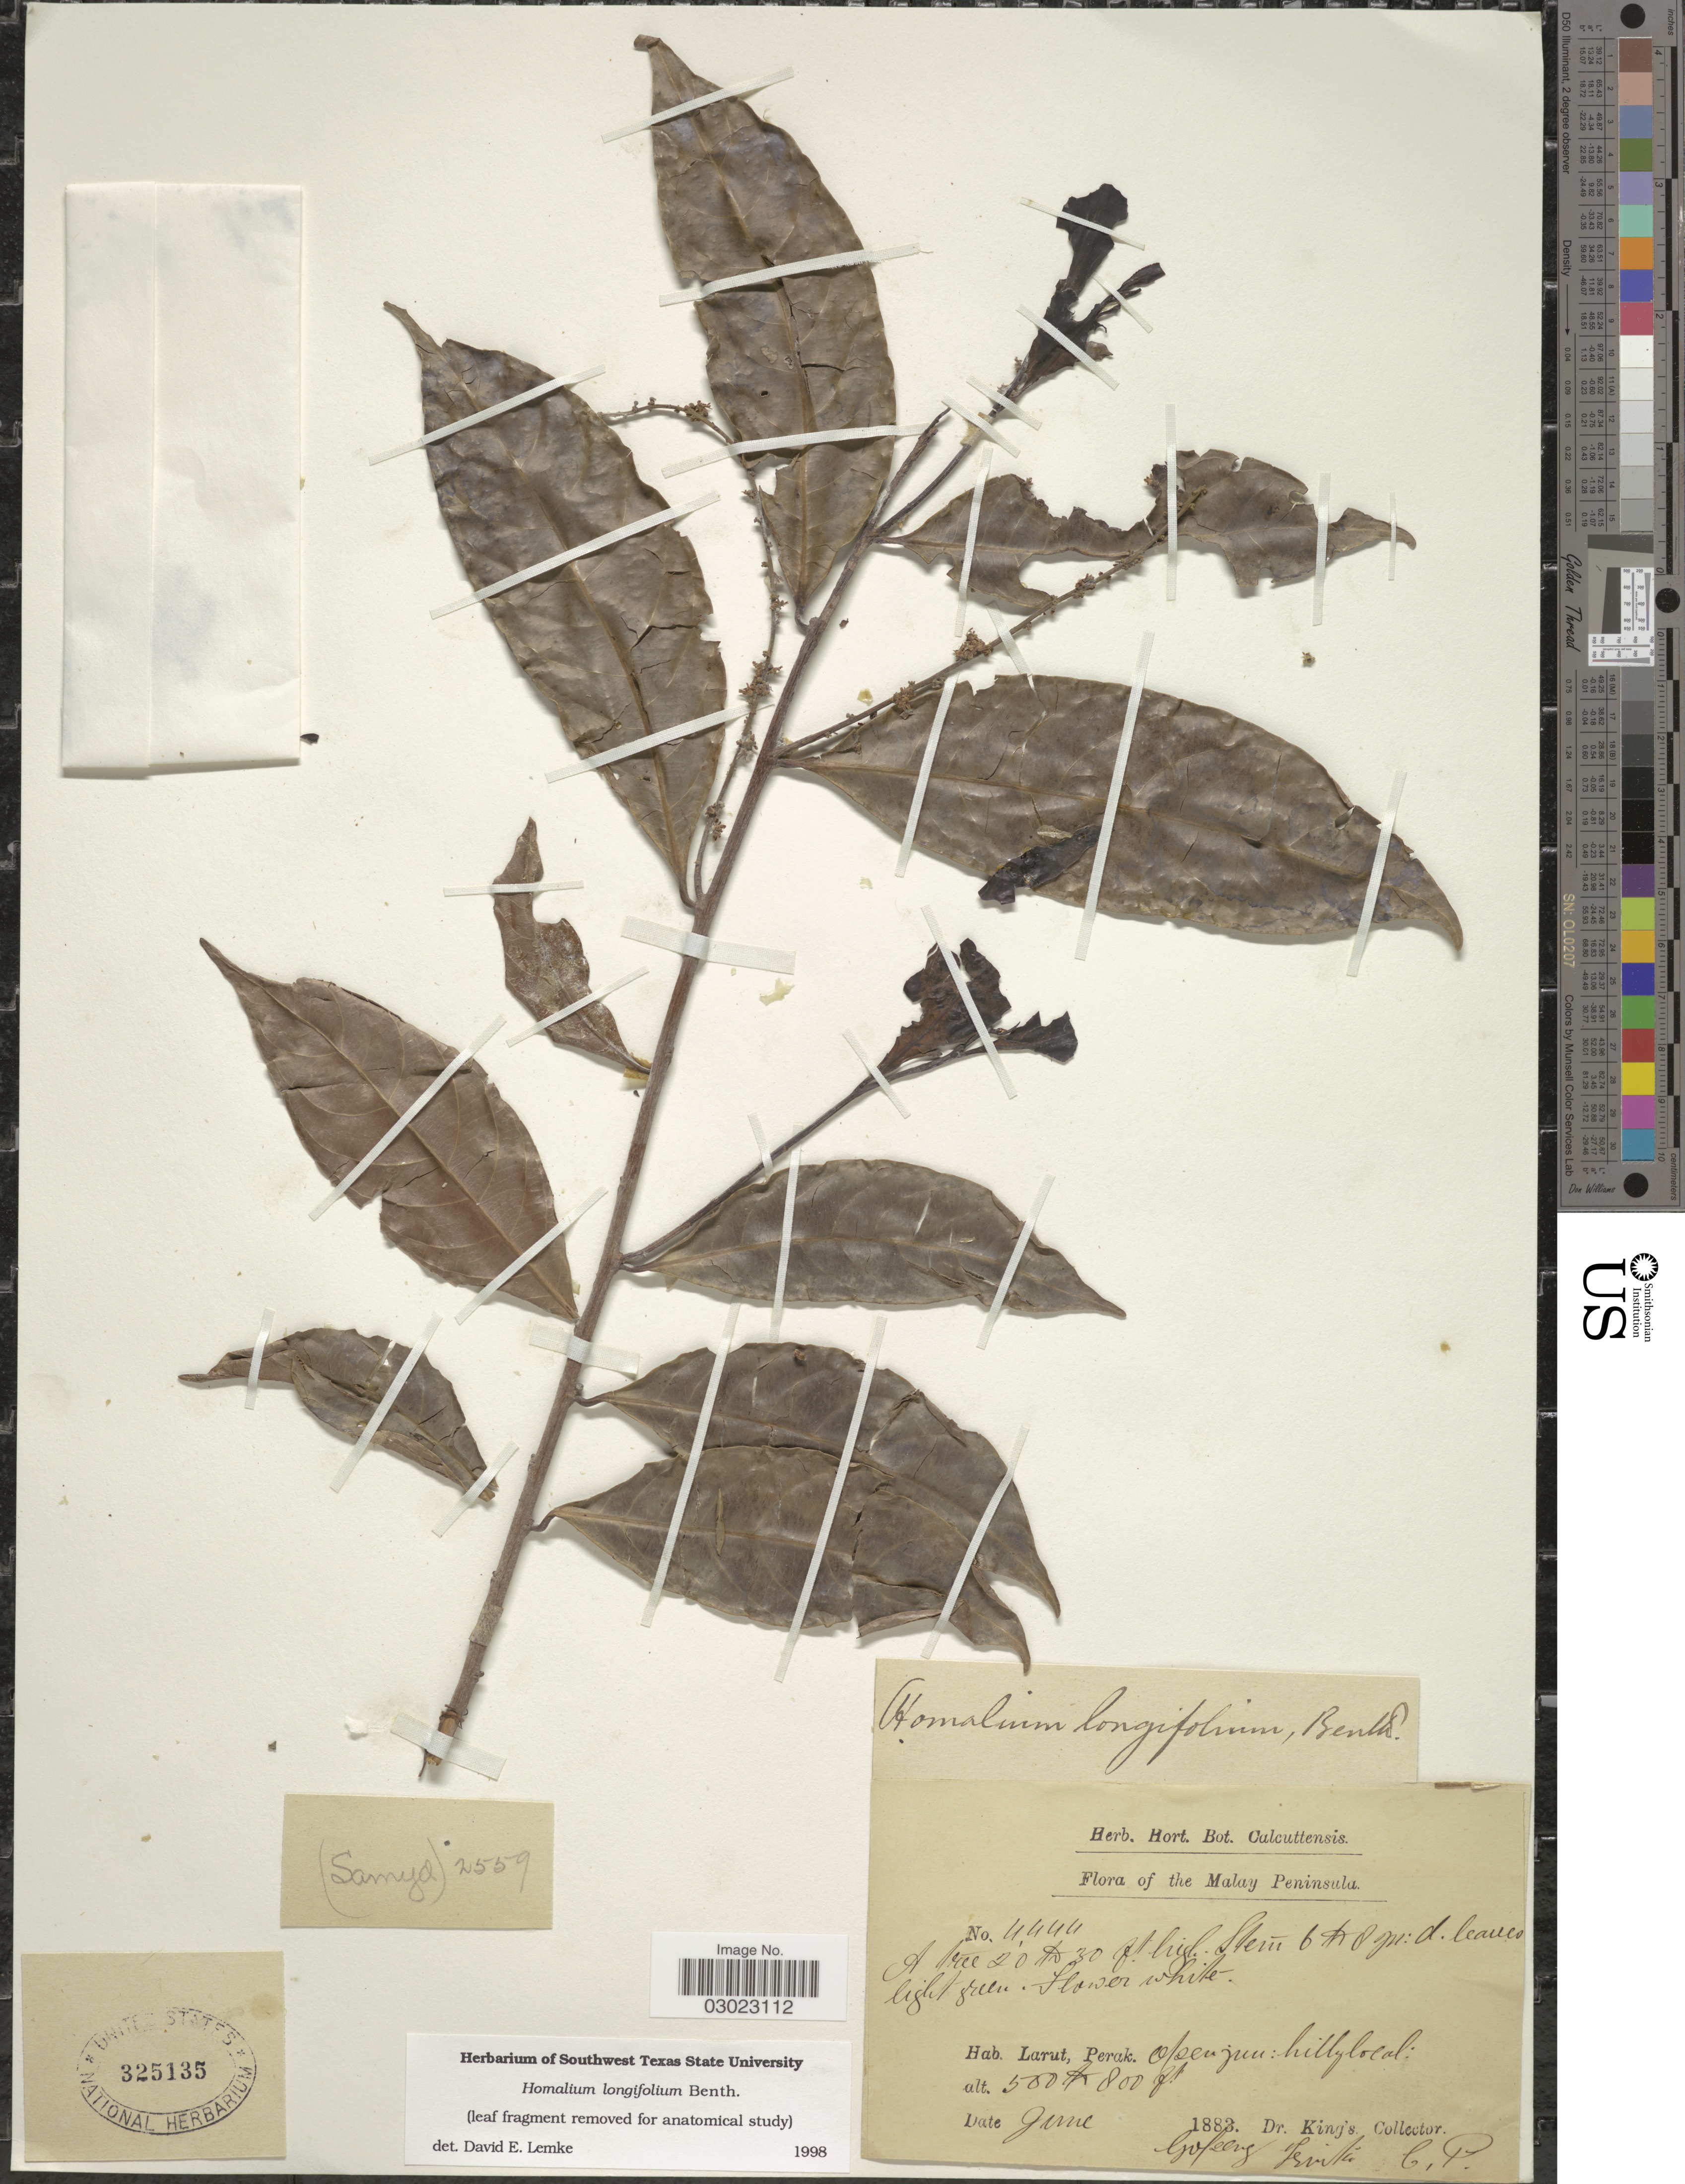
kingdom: Plantae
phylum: Tracheophyta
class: Magnoliopsida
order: Malpighiales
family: Salicaceae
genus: Homalium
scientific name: Homalium longifolium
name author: Benth.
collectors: Dr. King's collector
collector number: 4444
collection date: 1883-06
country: Malaysia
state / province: Perak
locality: Malay Peninsula. Larut, Perak. Open jun. hilly local Gopeng Srinta C.P.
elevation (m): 152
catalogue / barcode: US 325135